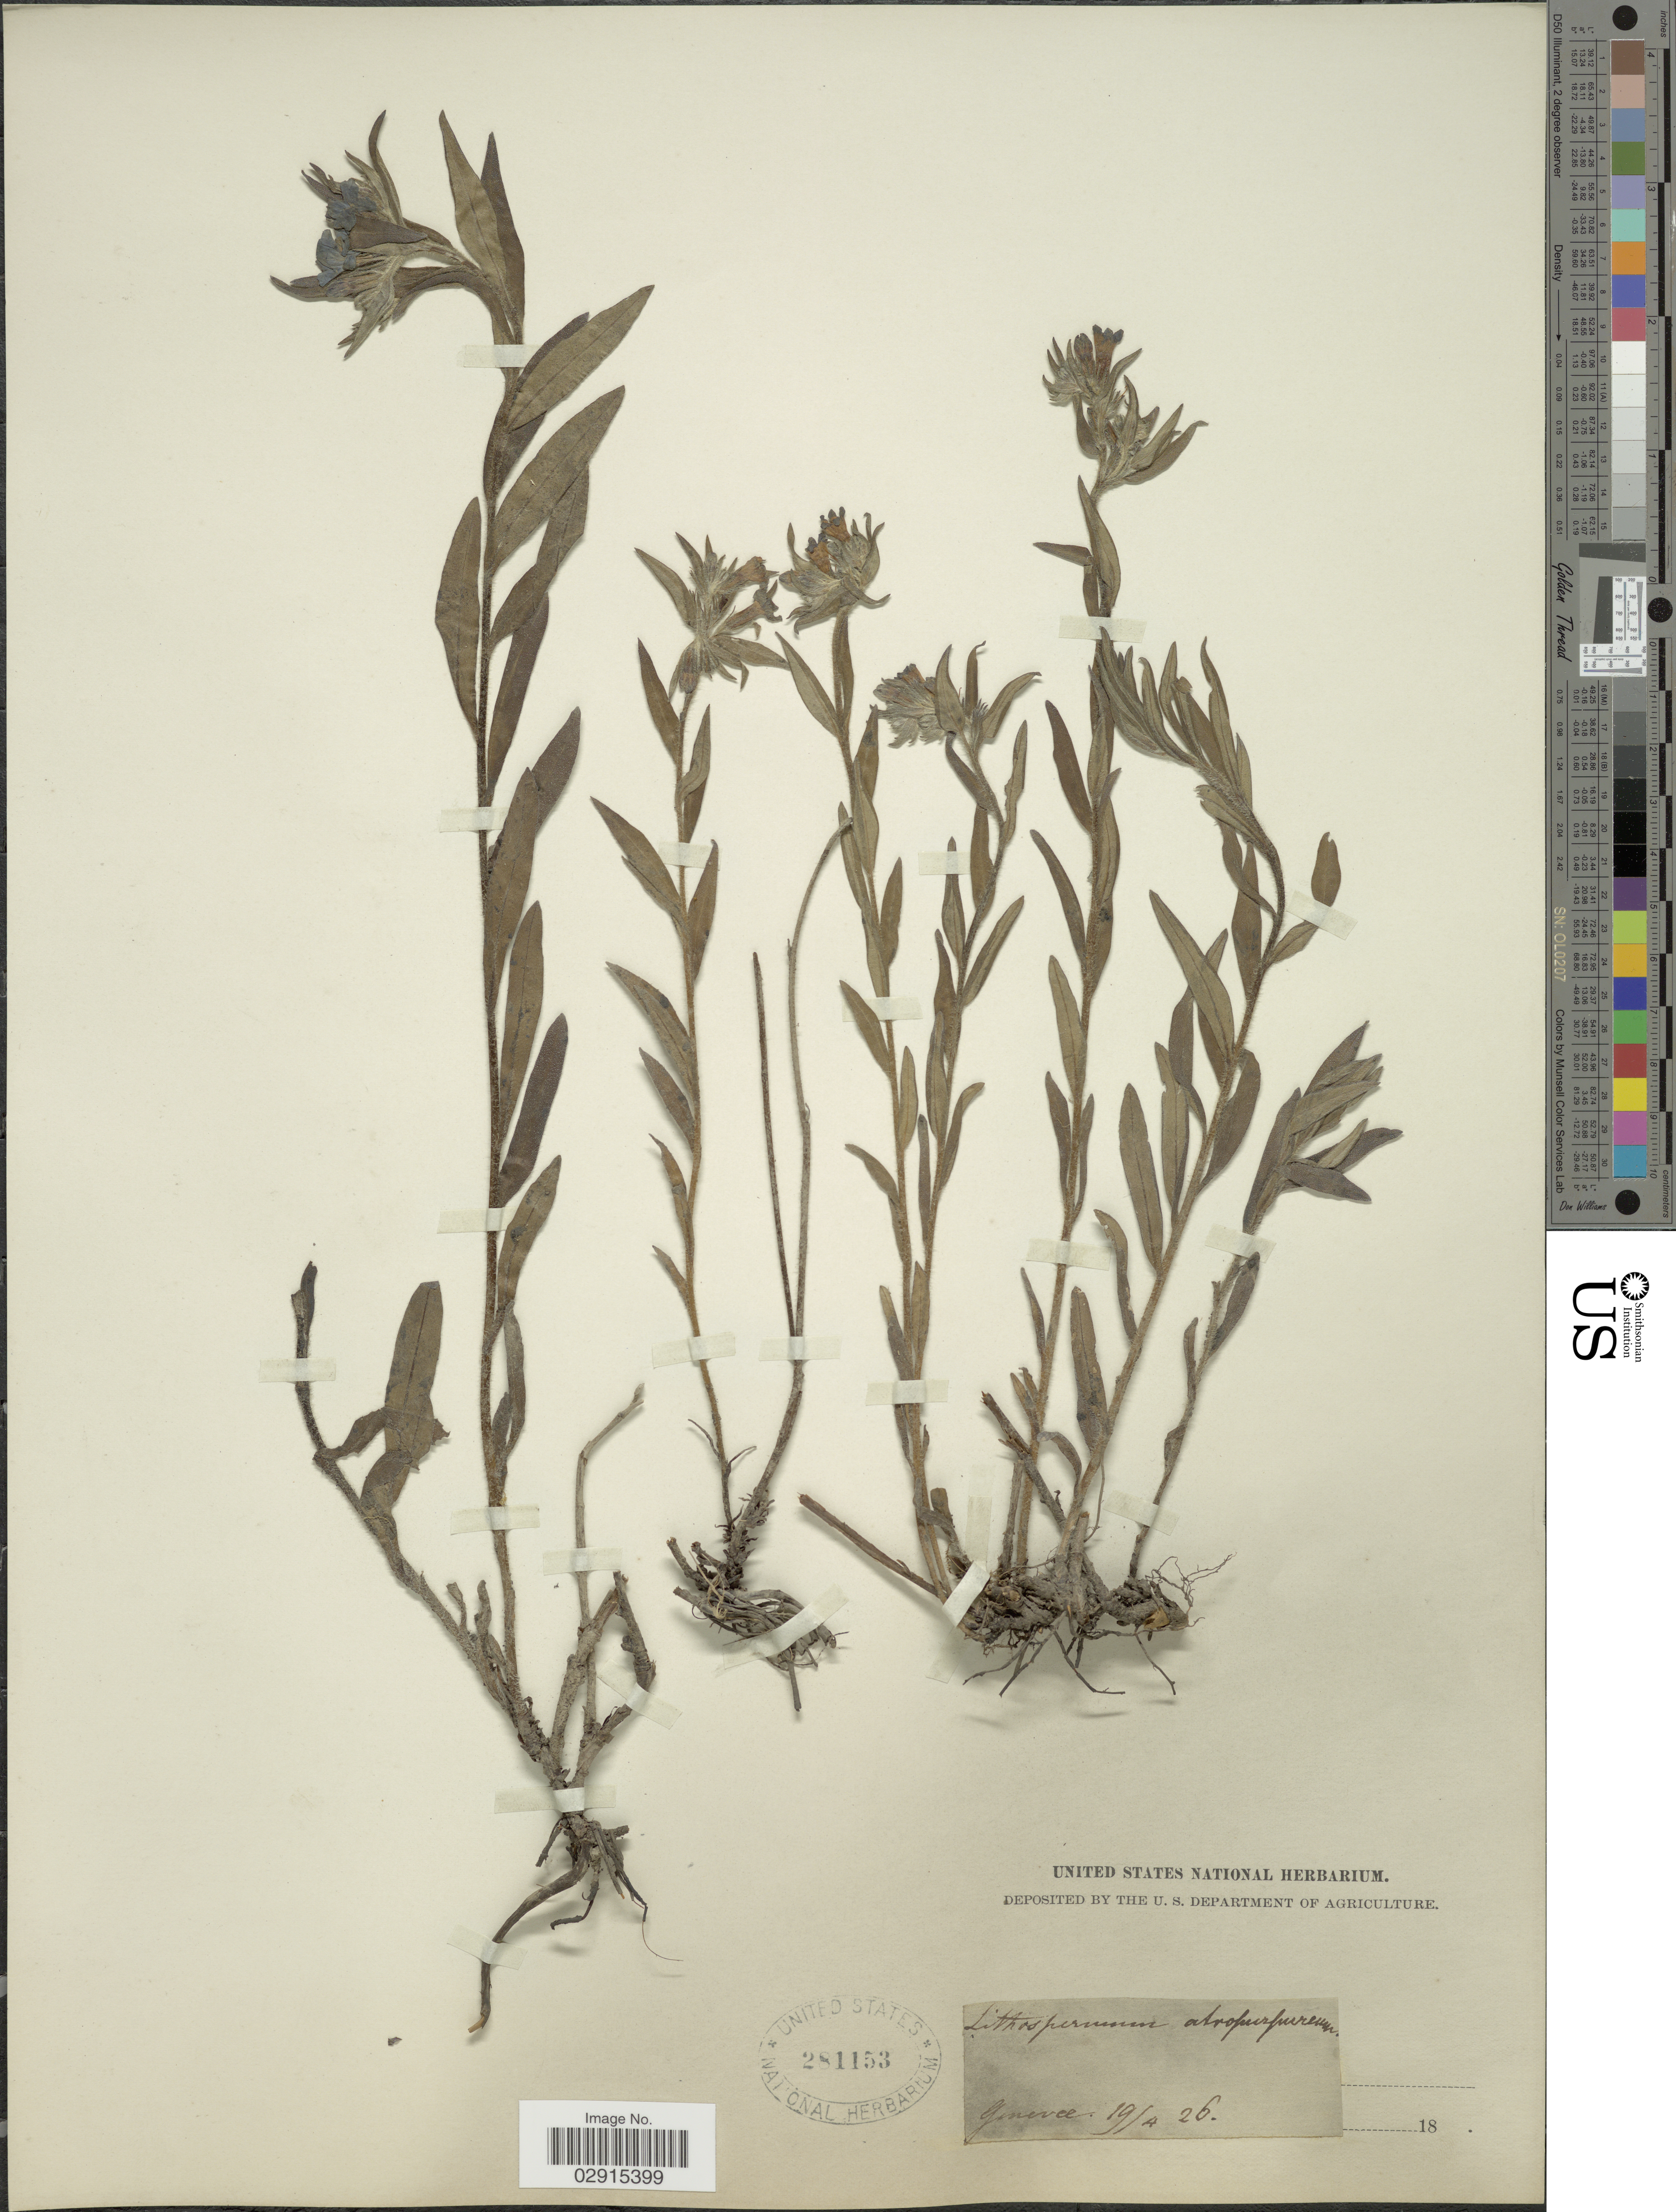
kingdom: Plantae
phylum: Tracheophyta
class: Magnoliopsida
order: Boraginales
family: Boraginaceae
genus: Lithospermum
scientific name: Lithospermum officinale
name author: L.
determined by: Strong, Mark T., (BOT), Smithsonian Institution - National Museum of Natural History (UNITED STATES)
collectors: ex herb. United States National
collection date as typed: Transcribed d/m/y: 19/4/26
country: Switzerland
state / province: Genève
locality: Geneva.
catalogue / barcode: US 281153